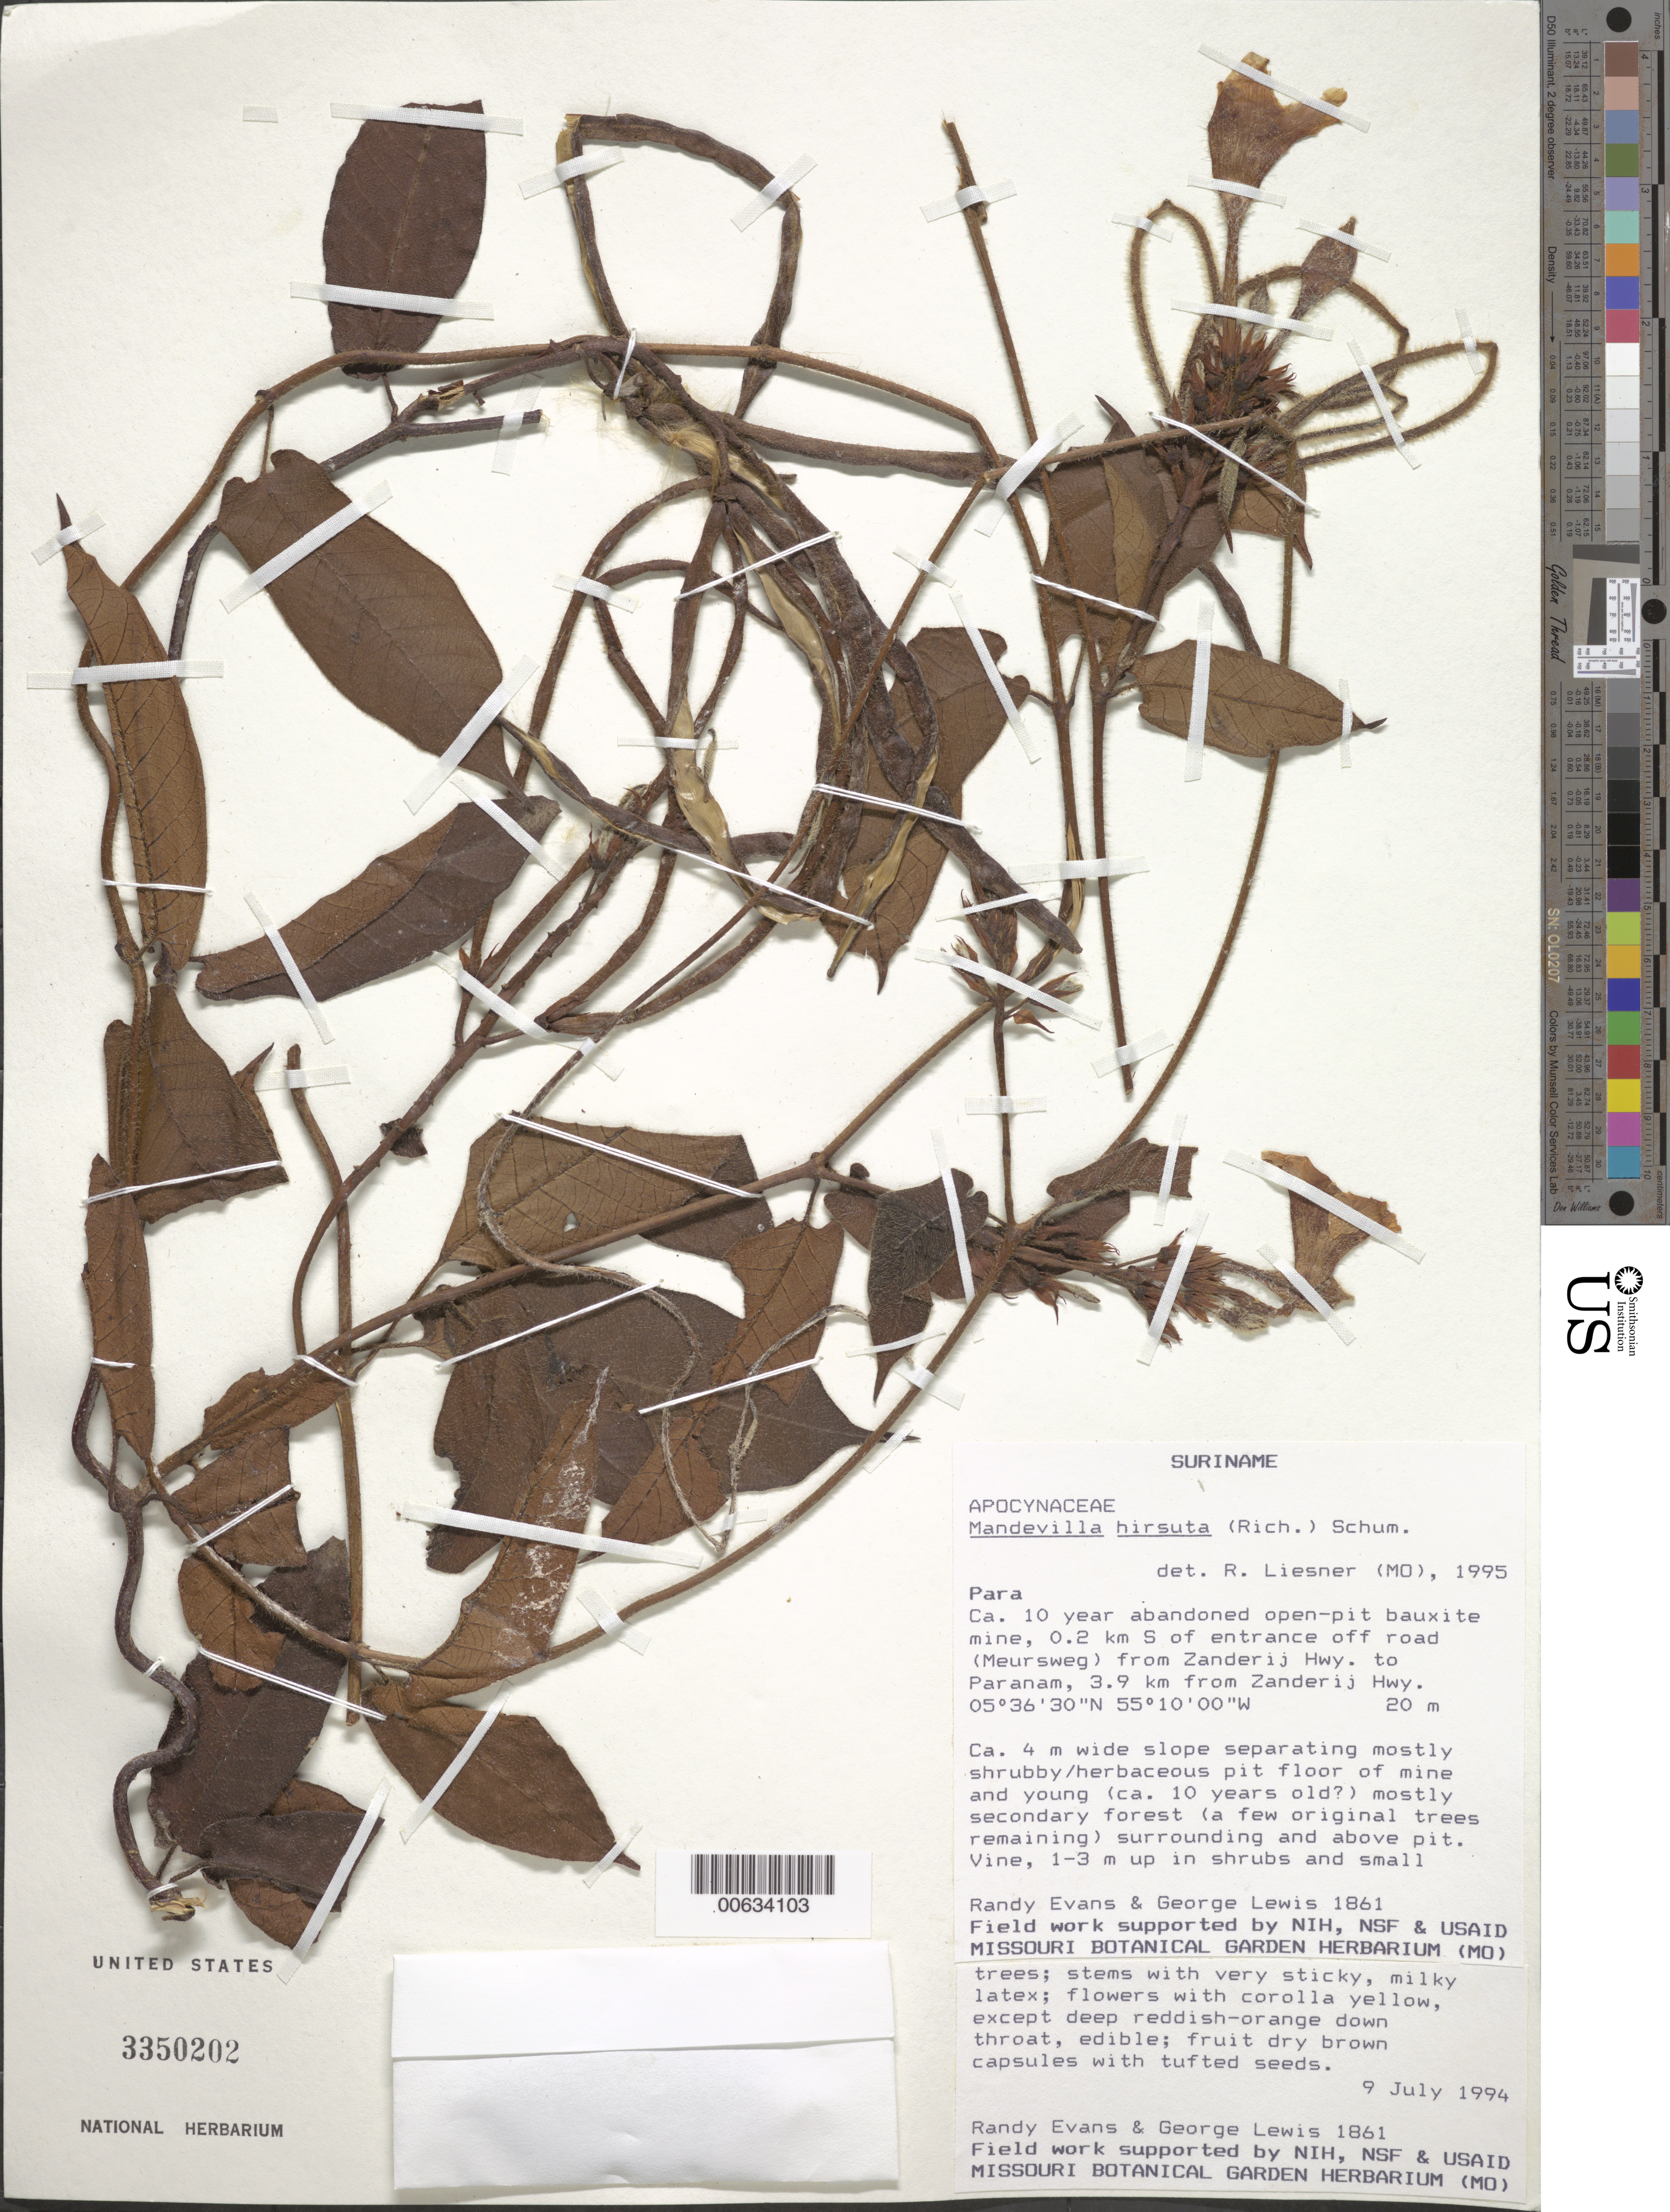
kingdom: Plantae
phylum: Tracheophyta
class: Magnoliopsida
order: Gentianales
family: Apocynaceae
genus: Mandevilla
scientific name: Mandevilla hirsuta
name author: (Rich.) K. Schum.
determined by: Liesner, R. L.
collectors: R. Evans & G. Lewis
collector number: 1861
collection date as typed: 9-Jul-94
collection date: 1994-07-09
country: Suriname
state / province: Para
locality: Zanderij, hwy to Paranam, 3.9 km from Zanderij Hwy., 0.2 km S of mine entrance off road (Meursweg)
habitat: Ca. 10 year abandoned open pit bauxite mine on ca. 4m wide slope separating mostly shrubby/herbaceous pit floor of mine and young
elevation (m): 20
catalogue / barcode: US 3350202